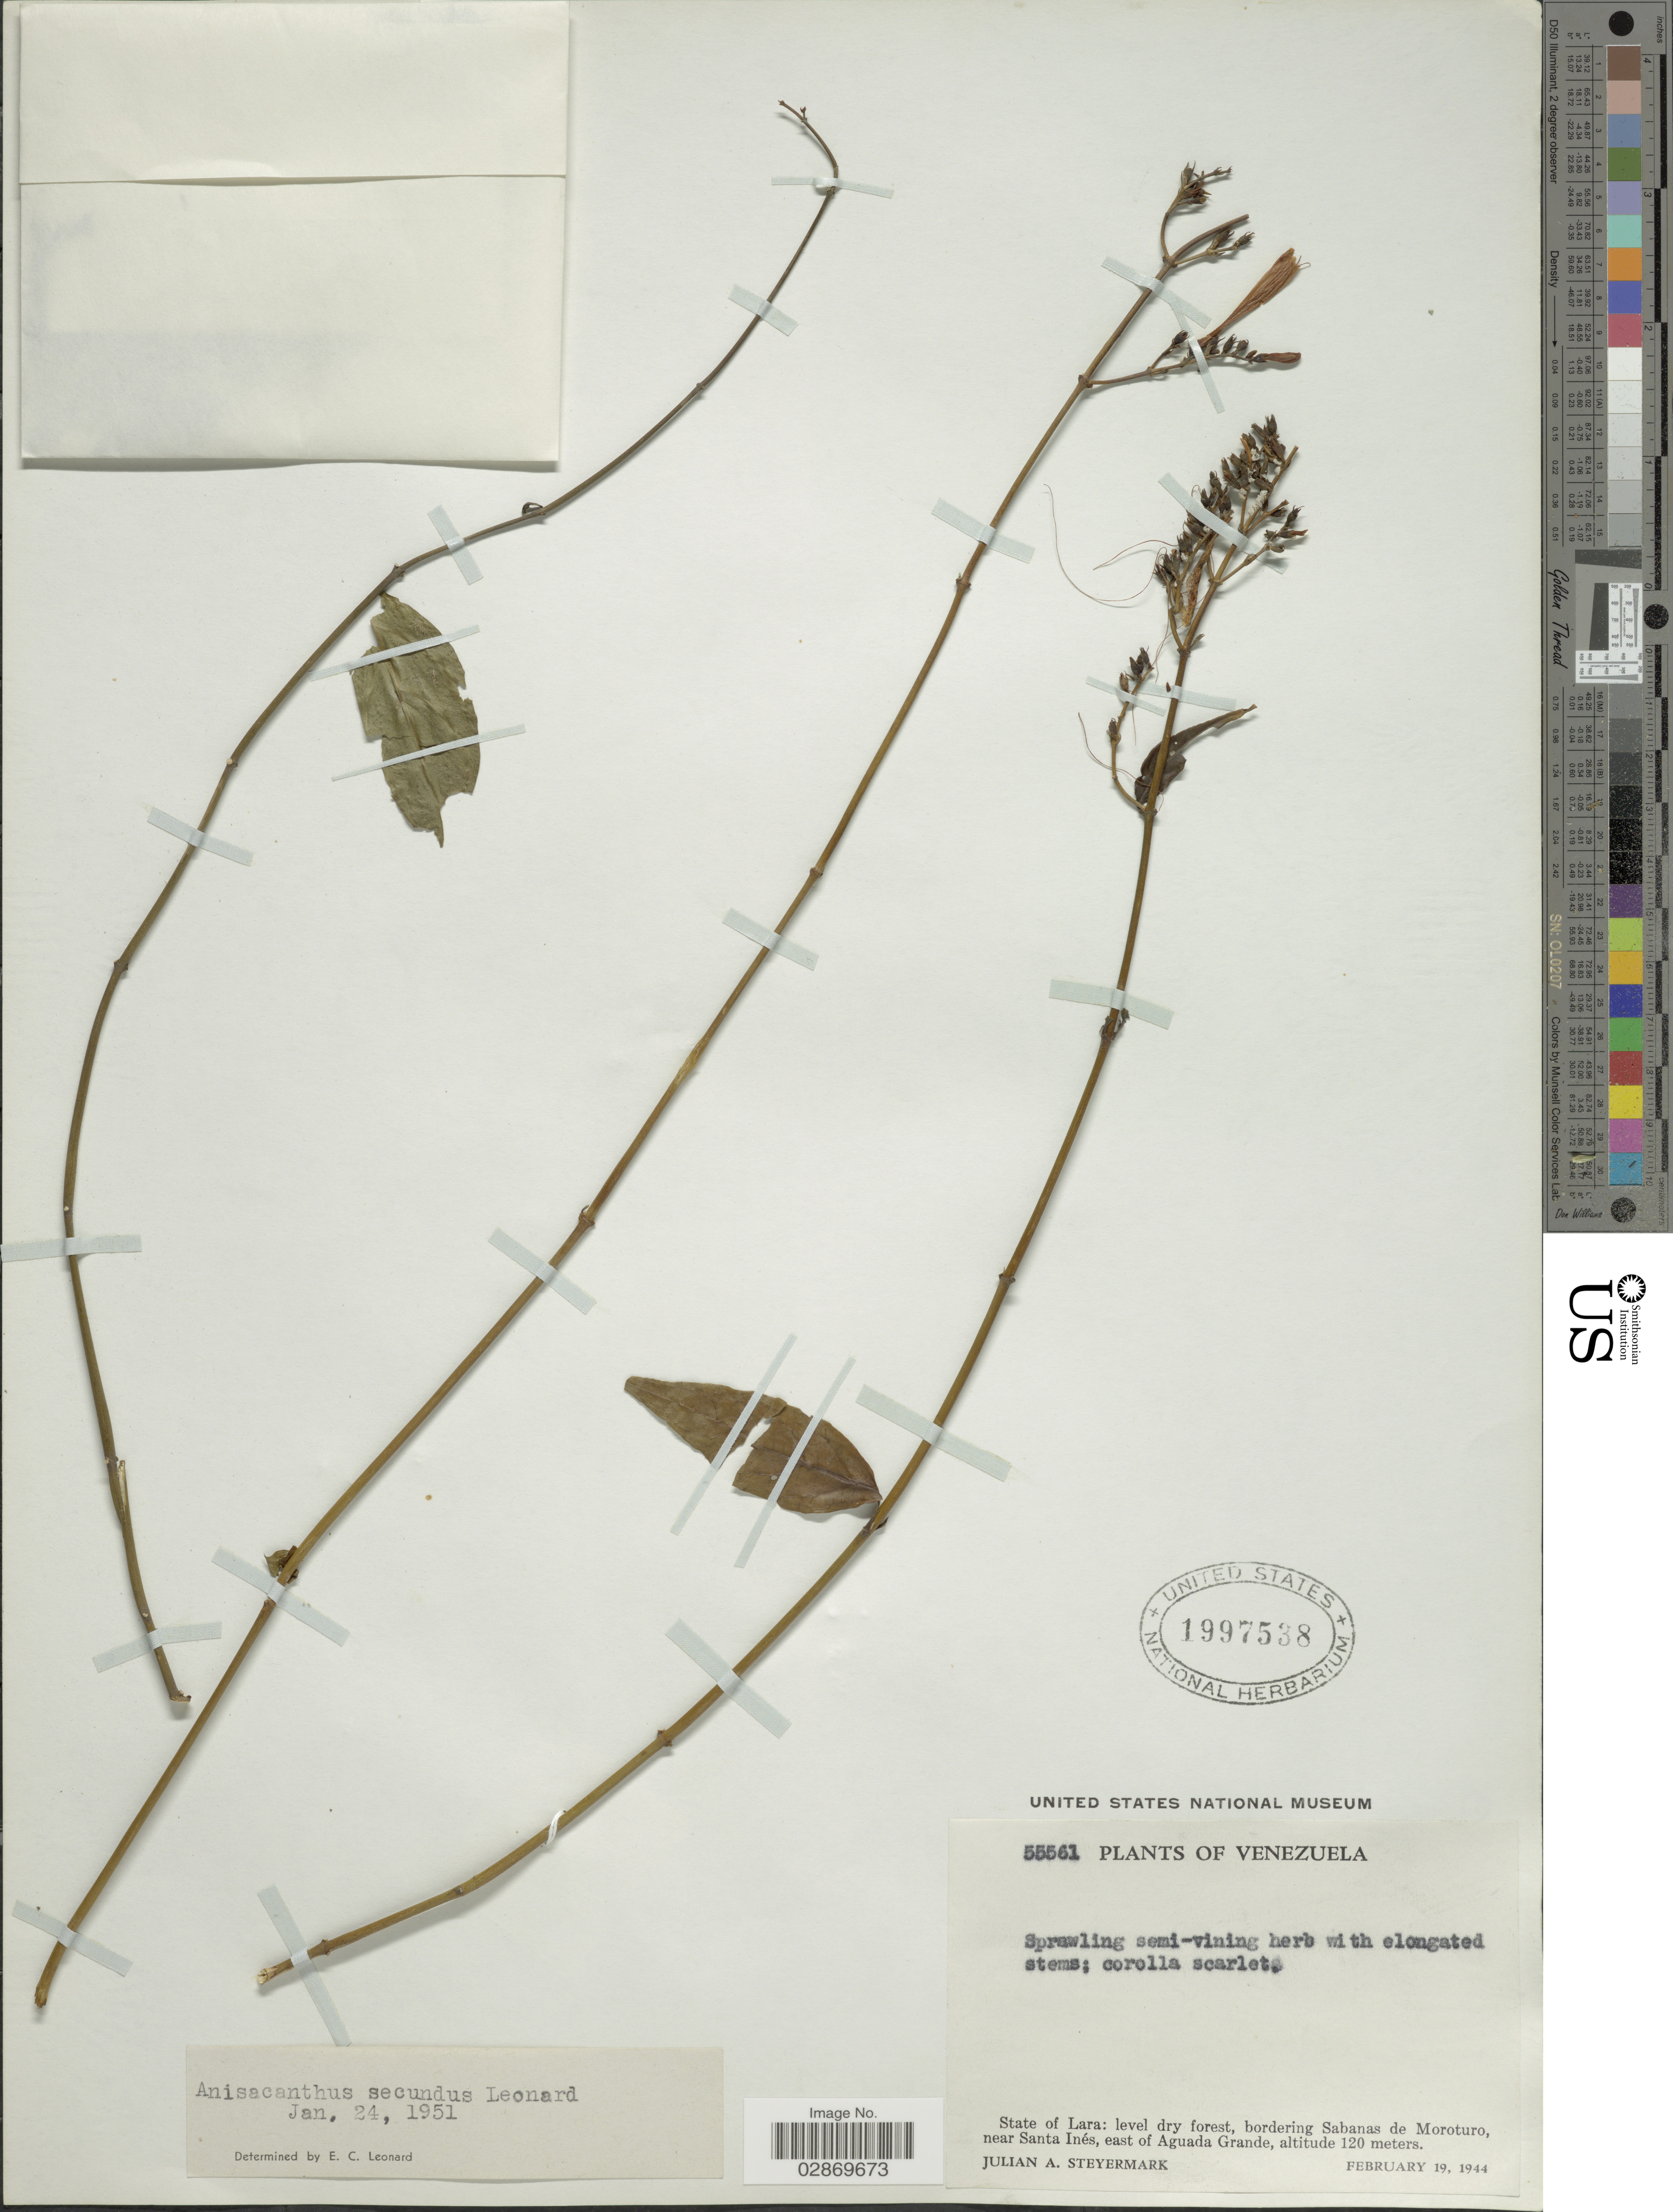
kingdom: Plantae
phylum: Tracheophyta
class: Magnoliopsida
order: Lamiales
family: Acanthaceae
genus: Anisacanthus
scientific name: Anisacanthus secundus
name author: Leonard in A.C. Sm.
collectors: J. Steyermark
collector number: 55561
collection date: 1944-02-19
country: Venezuela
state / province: Lara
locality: Level dry forest, bordering Sabanas de Moroturo, near Santa Inés, east of Aguada Grande.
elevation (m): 120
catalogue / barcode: US 1997538